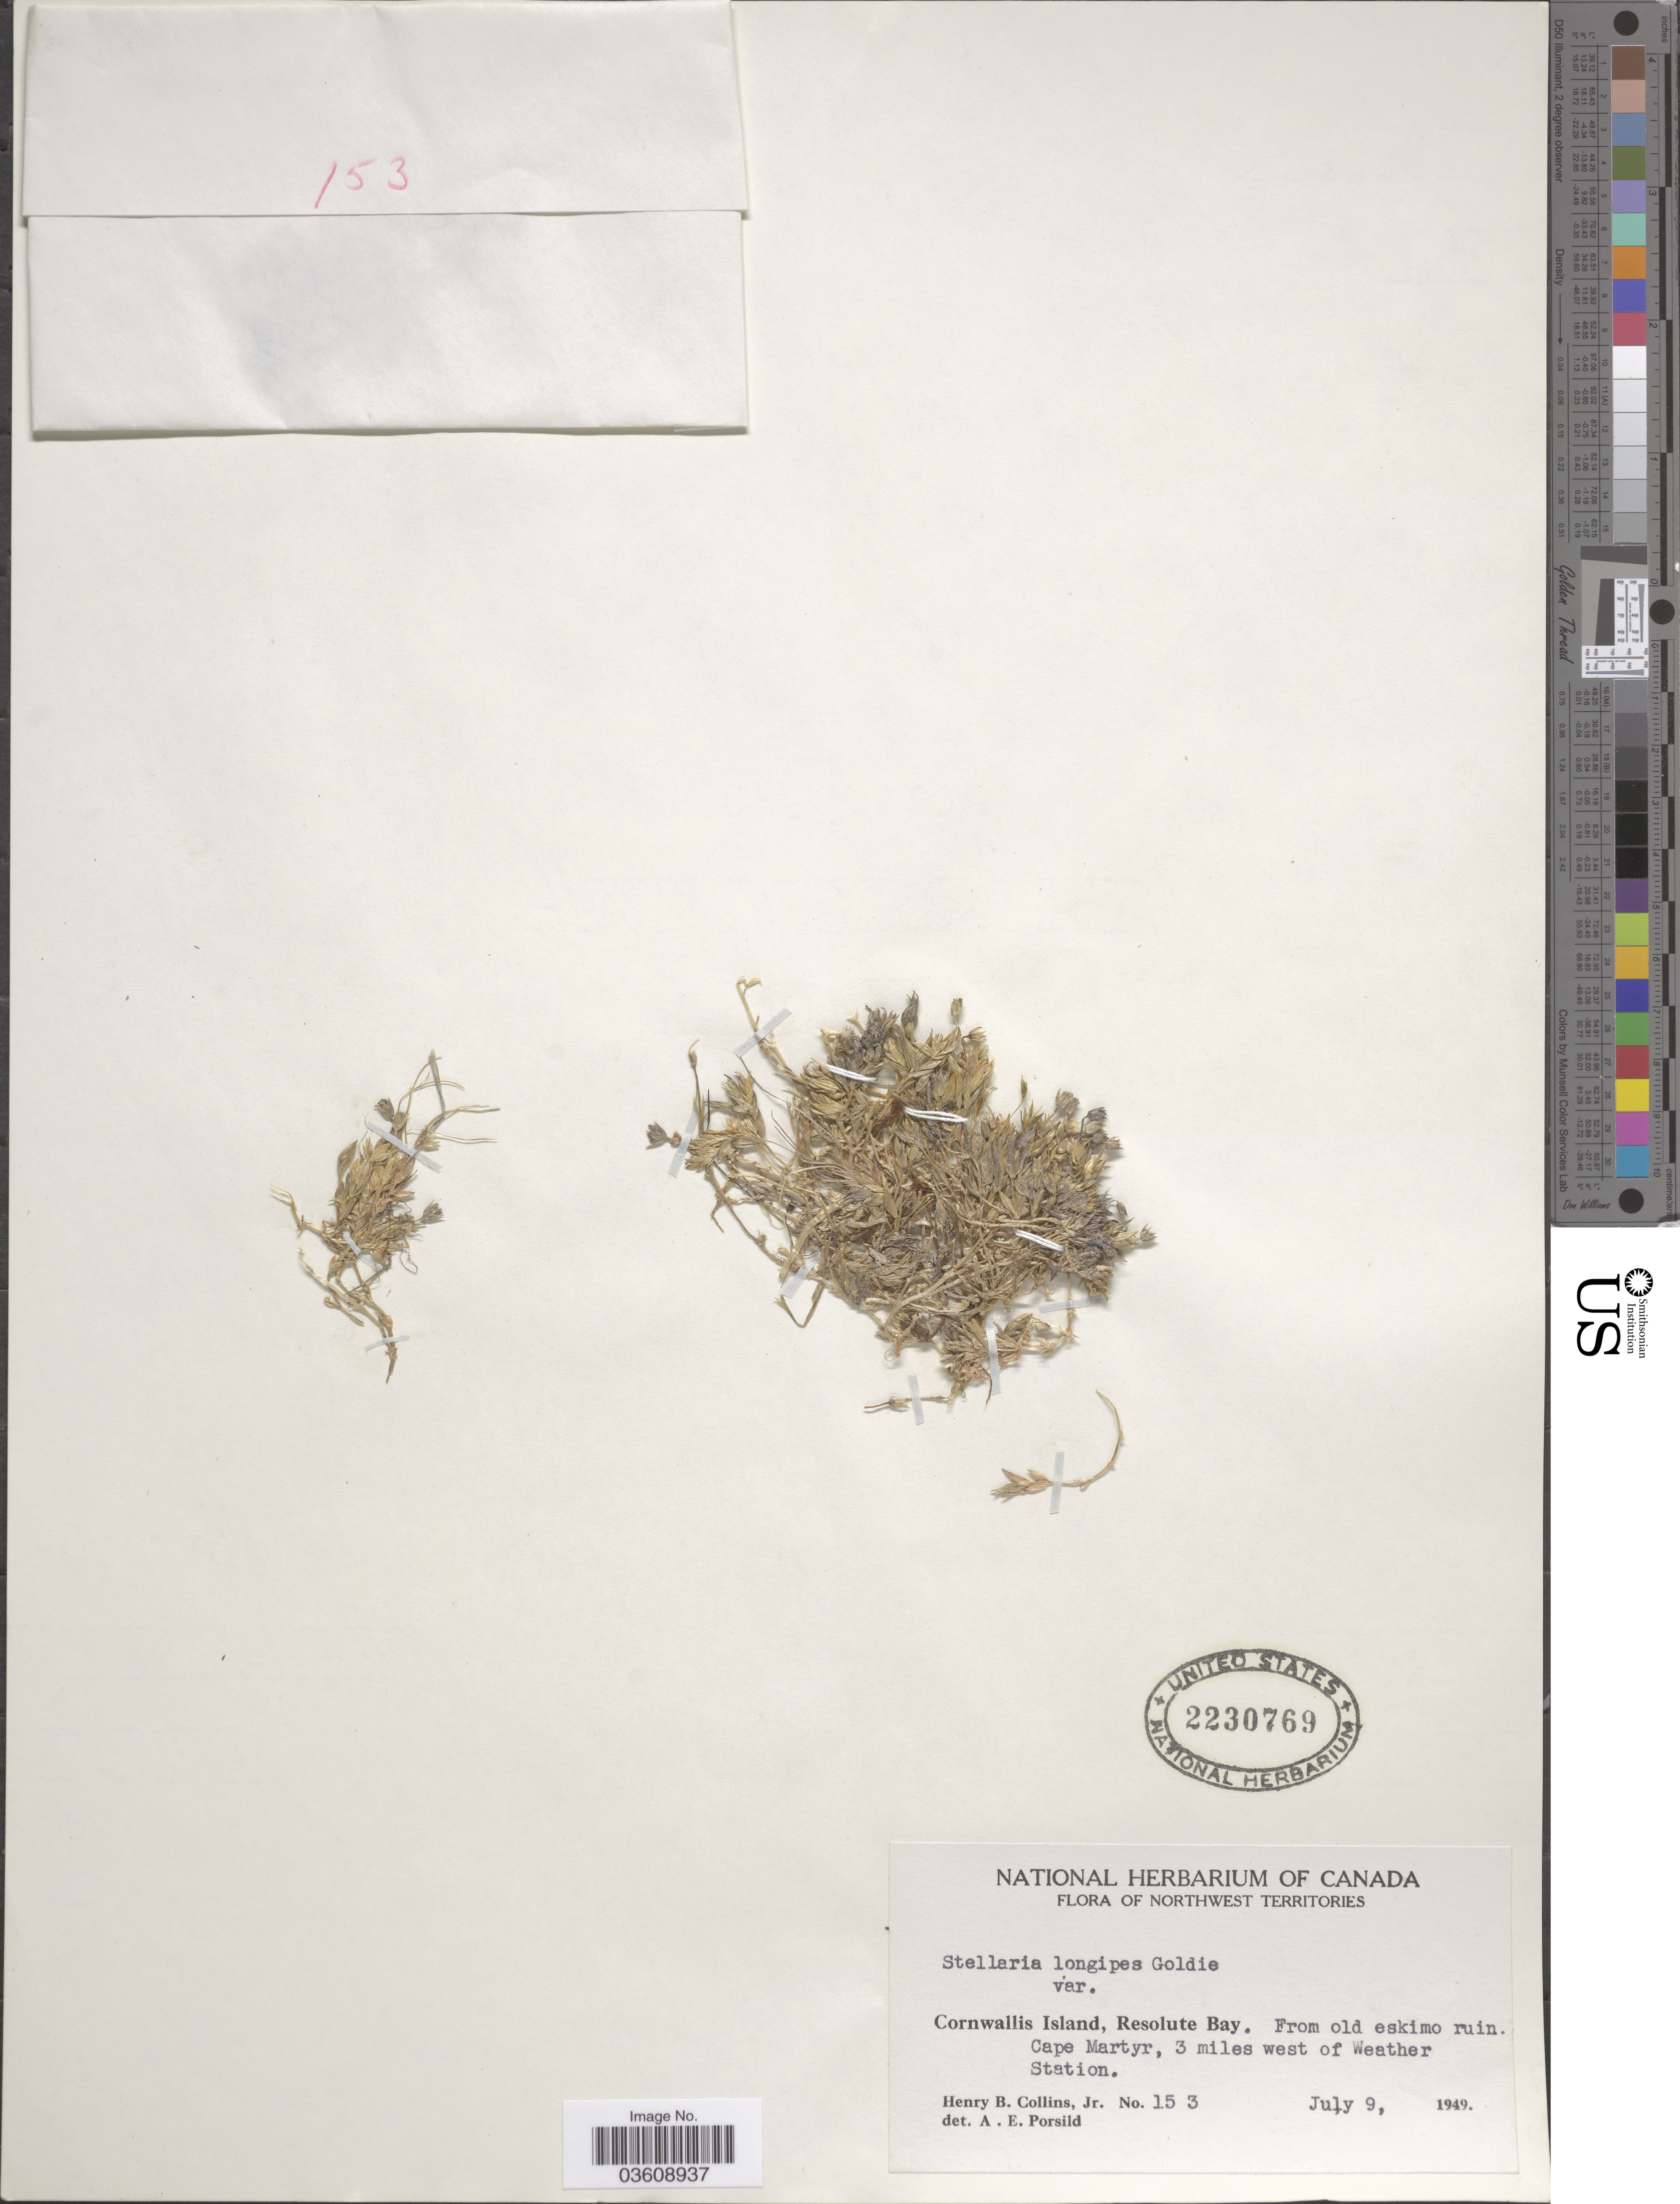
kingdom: Plantae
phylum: Tracheophyta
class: Magnoliopsida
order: Caryophyllales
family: Caryophyllaceae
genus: Stellaria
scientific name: Stellaria longipes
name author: Goldie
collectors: H. Collins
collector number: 153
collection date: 1949-07-09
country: Canada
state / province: Northwest Territories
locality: Cornwallis Island, Resolute Bay. From old eskimo ruin. Cape Martyr, 3 miles west of Weather Station.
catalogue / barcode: US 2230769